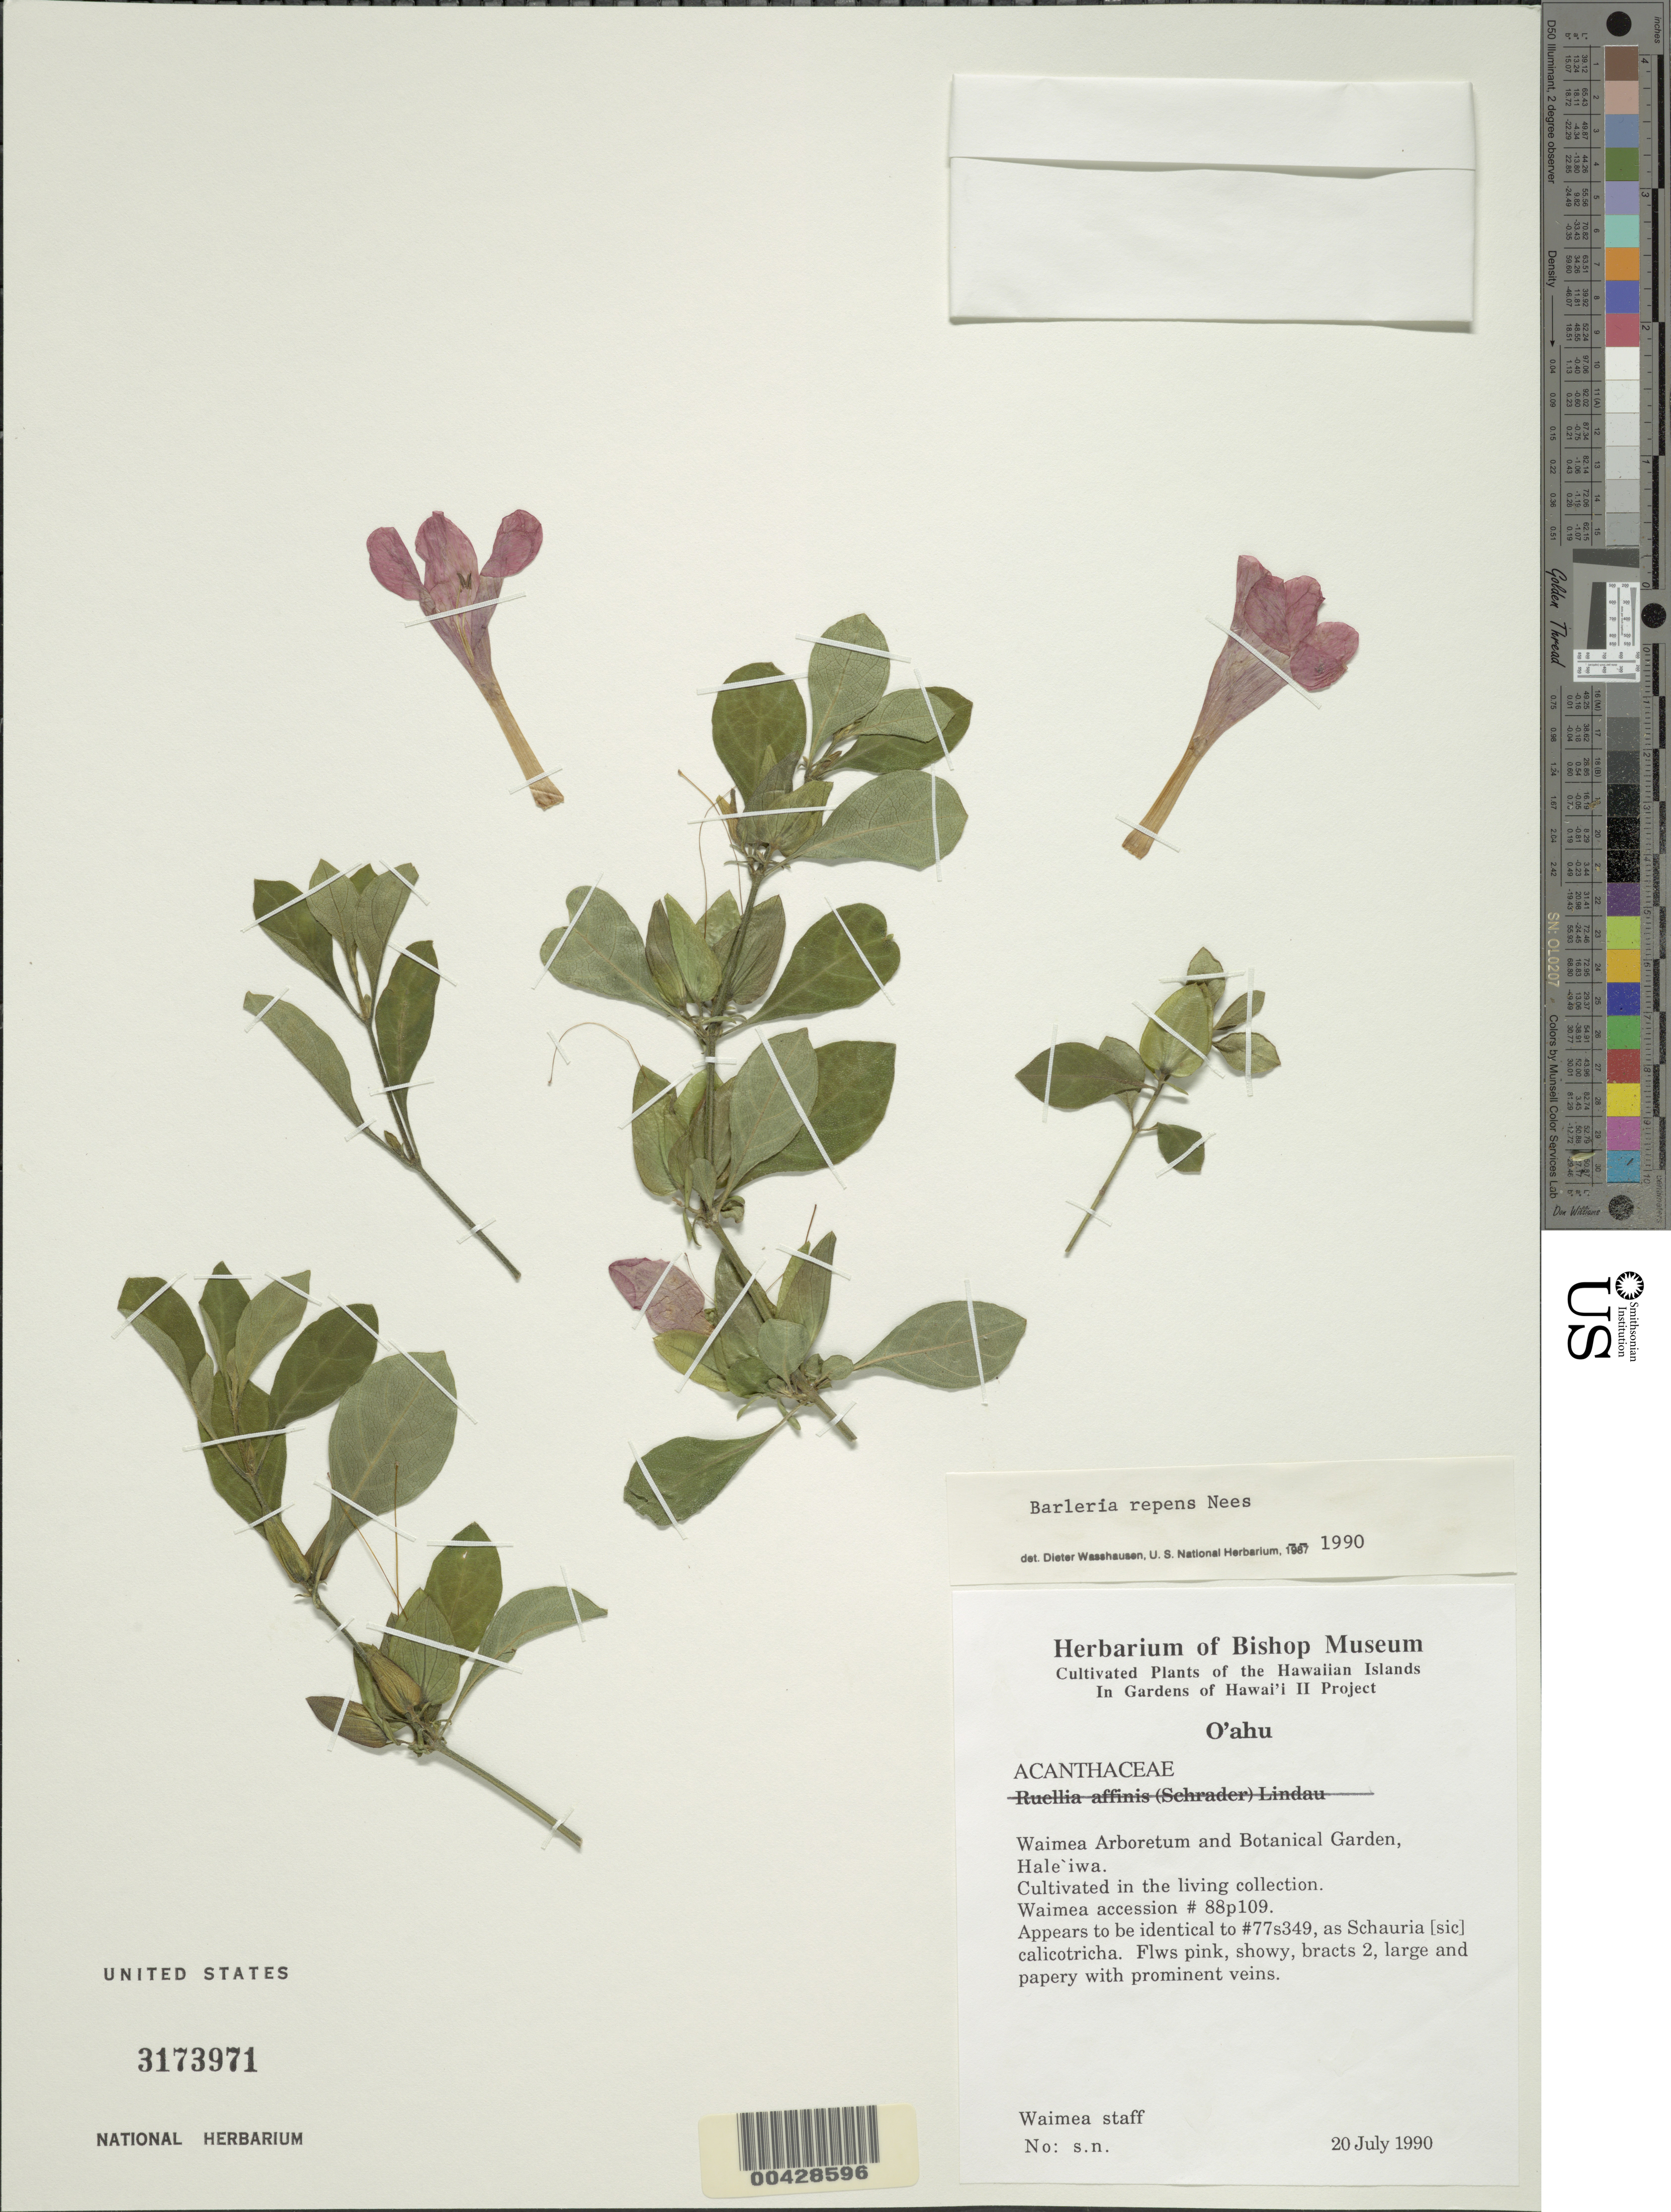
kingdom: Plantae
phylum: Tracheophyta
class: Magnoliopsida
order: Lamiales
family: Acanthaceae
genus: Barleria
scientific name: Barleria repens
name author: Nees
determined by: Wasshausen, Dieter C., (BOT), Smithsonian Institution - National Museum of Natural History (UNITED STATES)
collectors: Waimea Arboretum Staff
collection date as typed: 20 Jul 1990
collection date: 1990-07-20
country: United States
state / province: Hawaii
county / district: Honolulu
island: Oahu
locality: Waimea Arboretum and Botanical Garden, Hale'iwa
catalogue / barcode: US 3173971